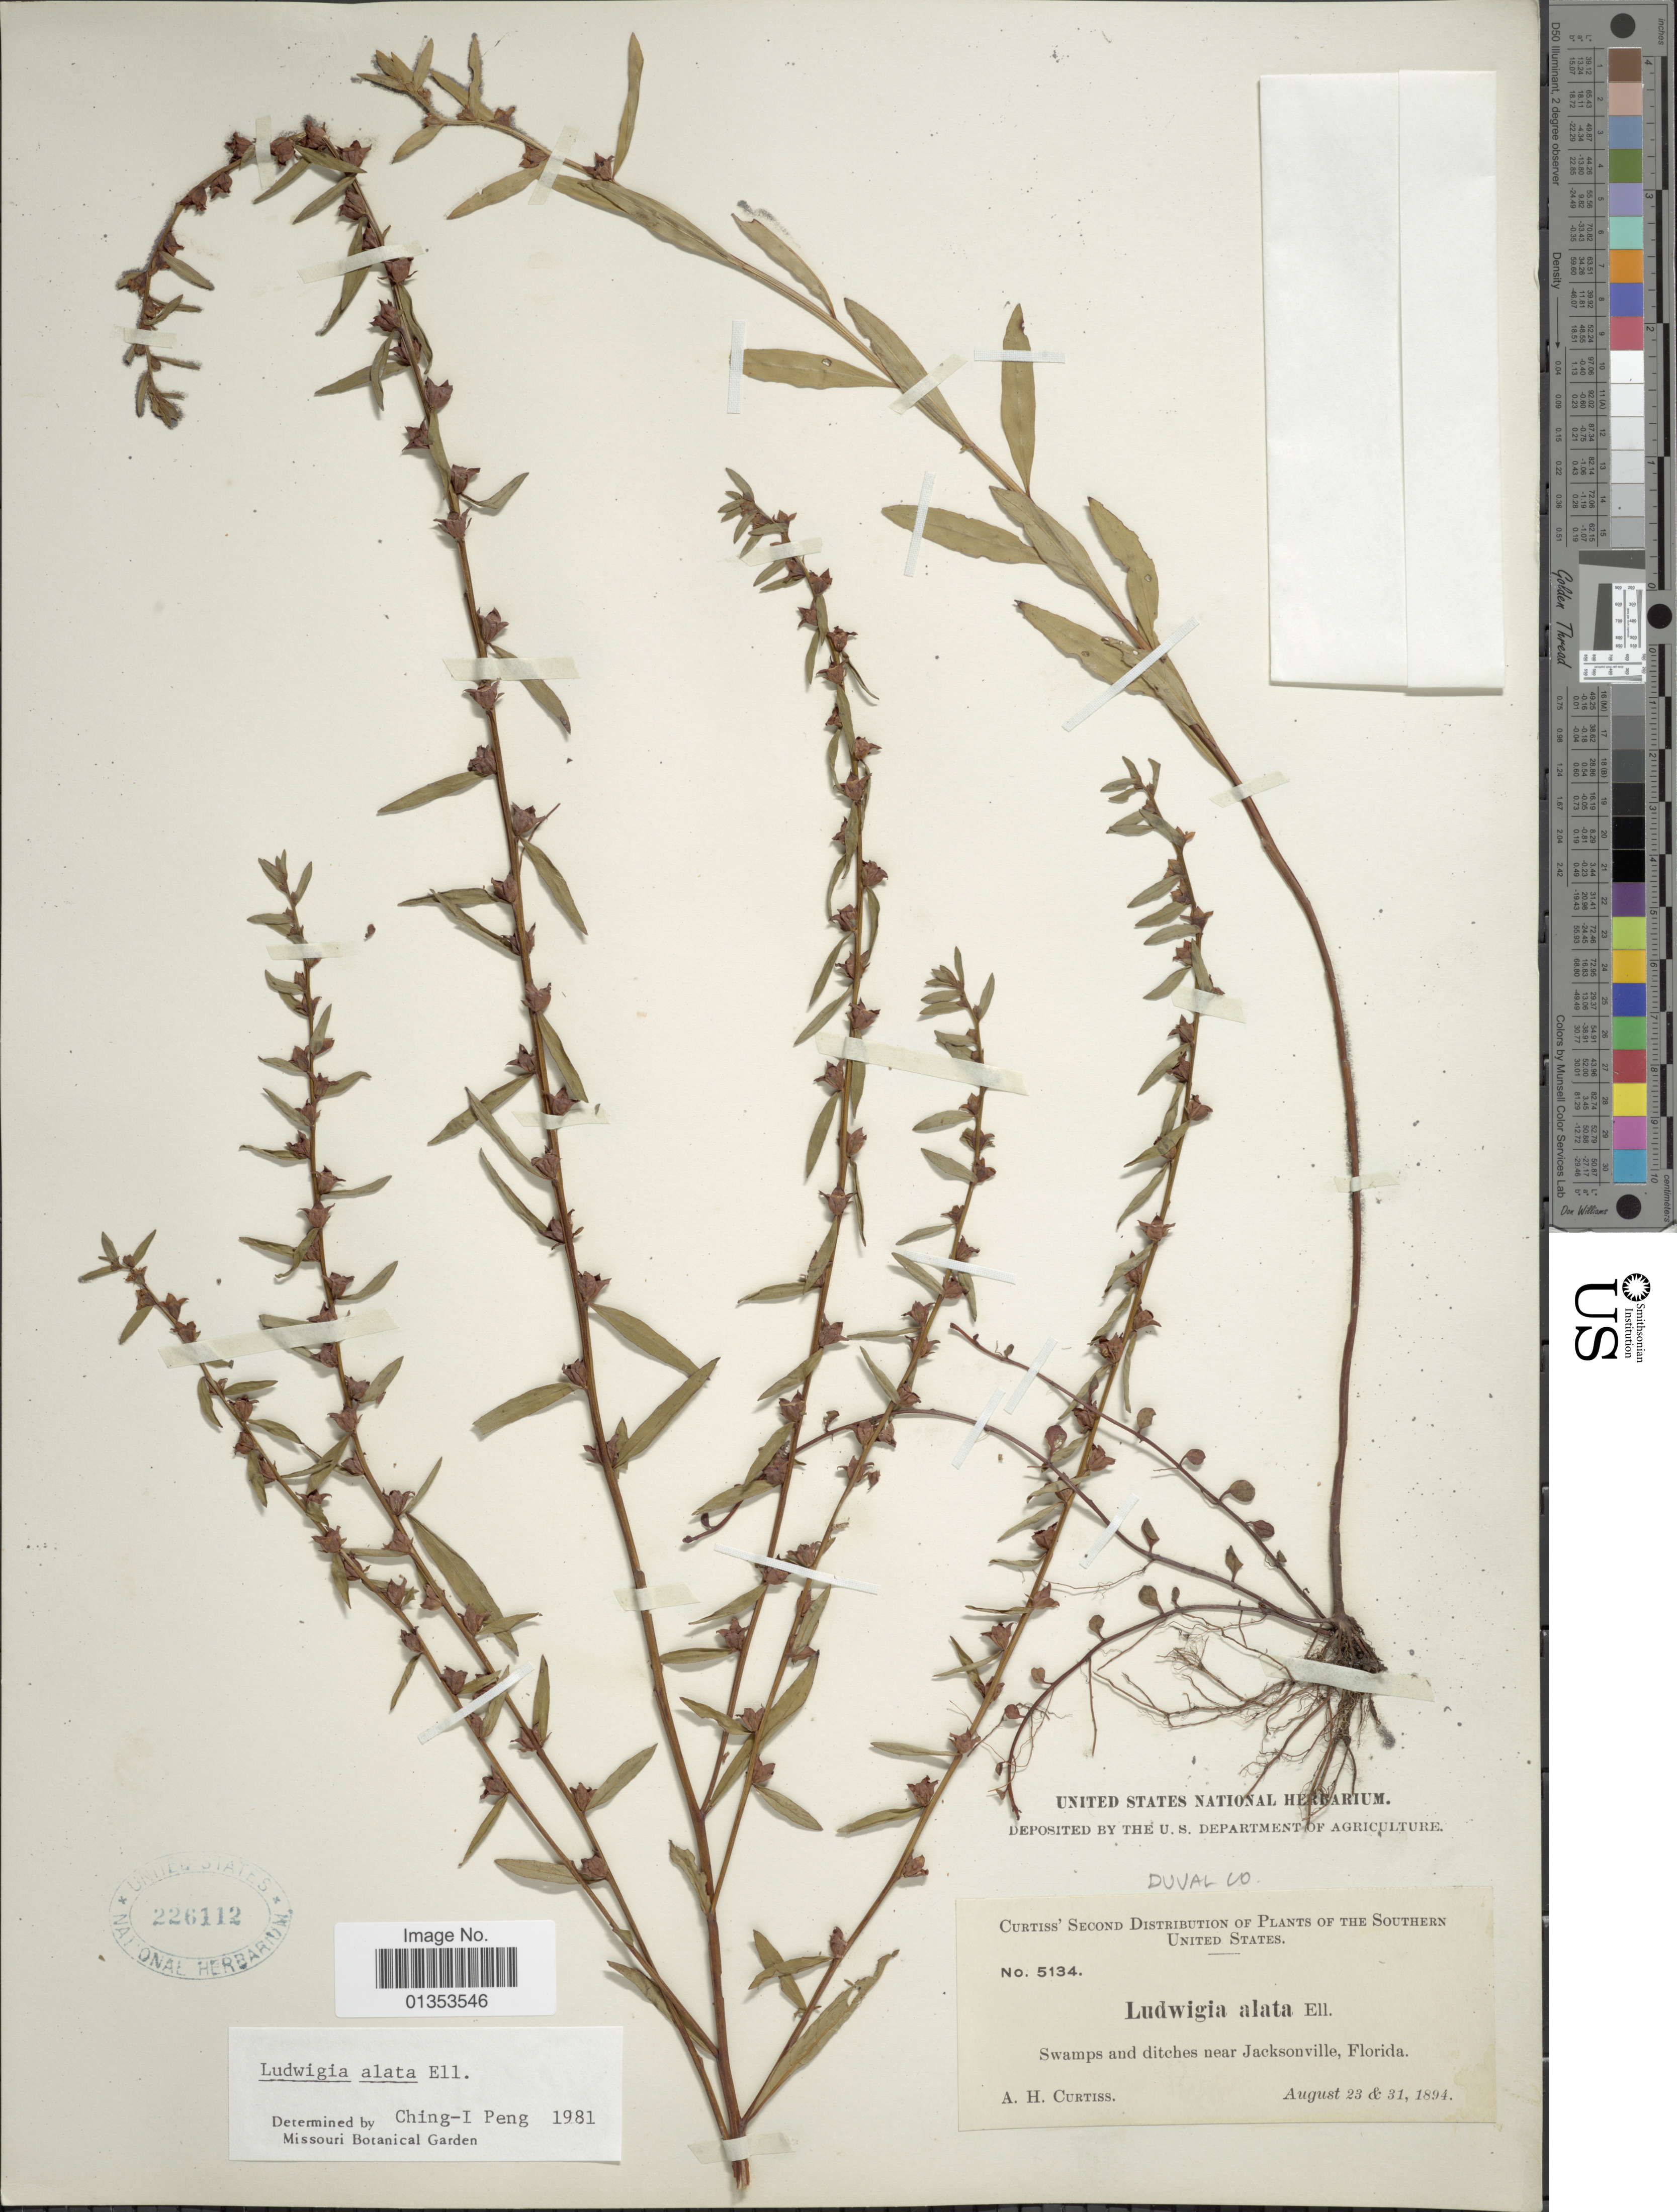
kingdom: Plantae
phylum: Tracheophyta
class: Magnoliopsida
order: Myrtales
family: Onagraceae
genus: Ludwigia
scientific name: Ludwigia alata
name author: Elliott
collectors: A. H. Curtiss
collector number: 5134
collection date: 1894-08-23/1894-08-31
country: United States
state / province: Florida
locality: Swamps and ditches near Jacksonville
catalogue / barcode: US 226112